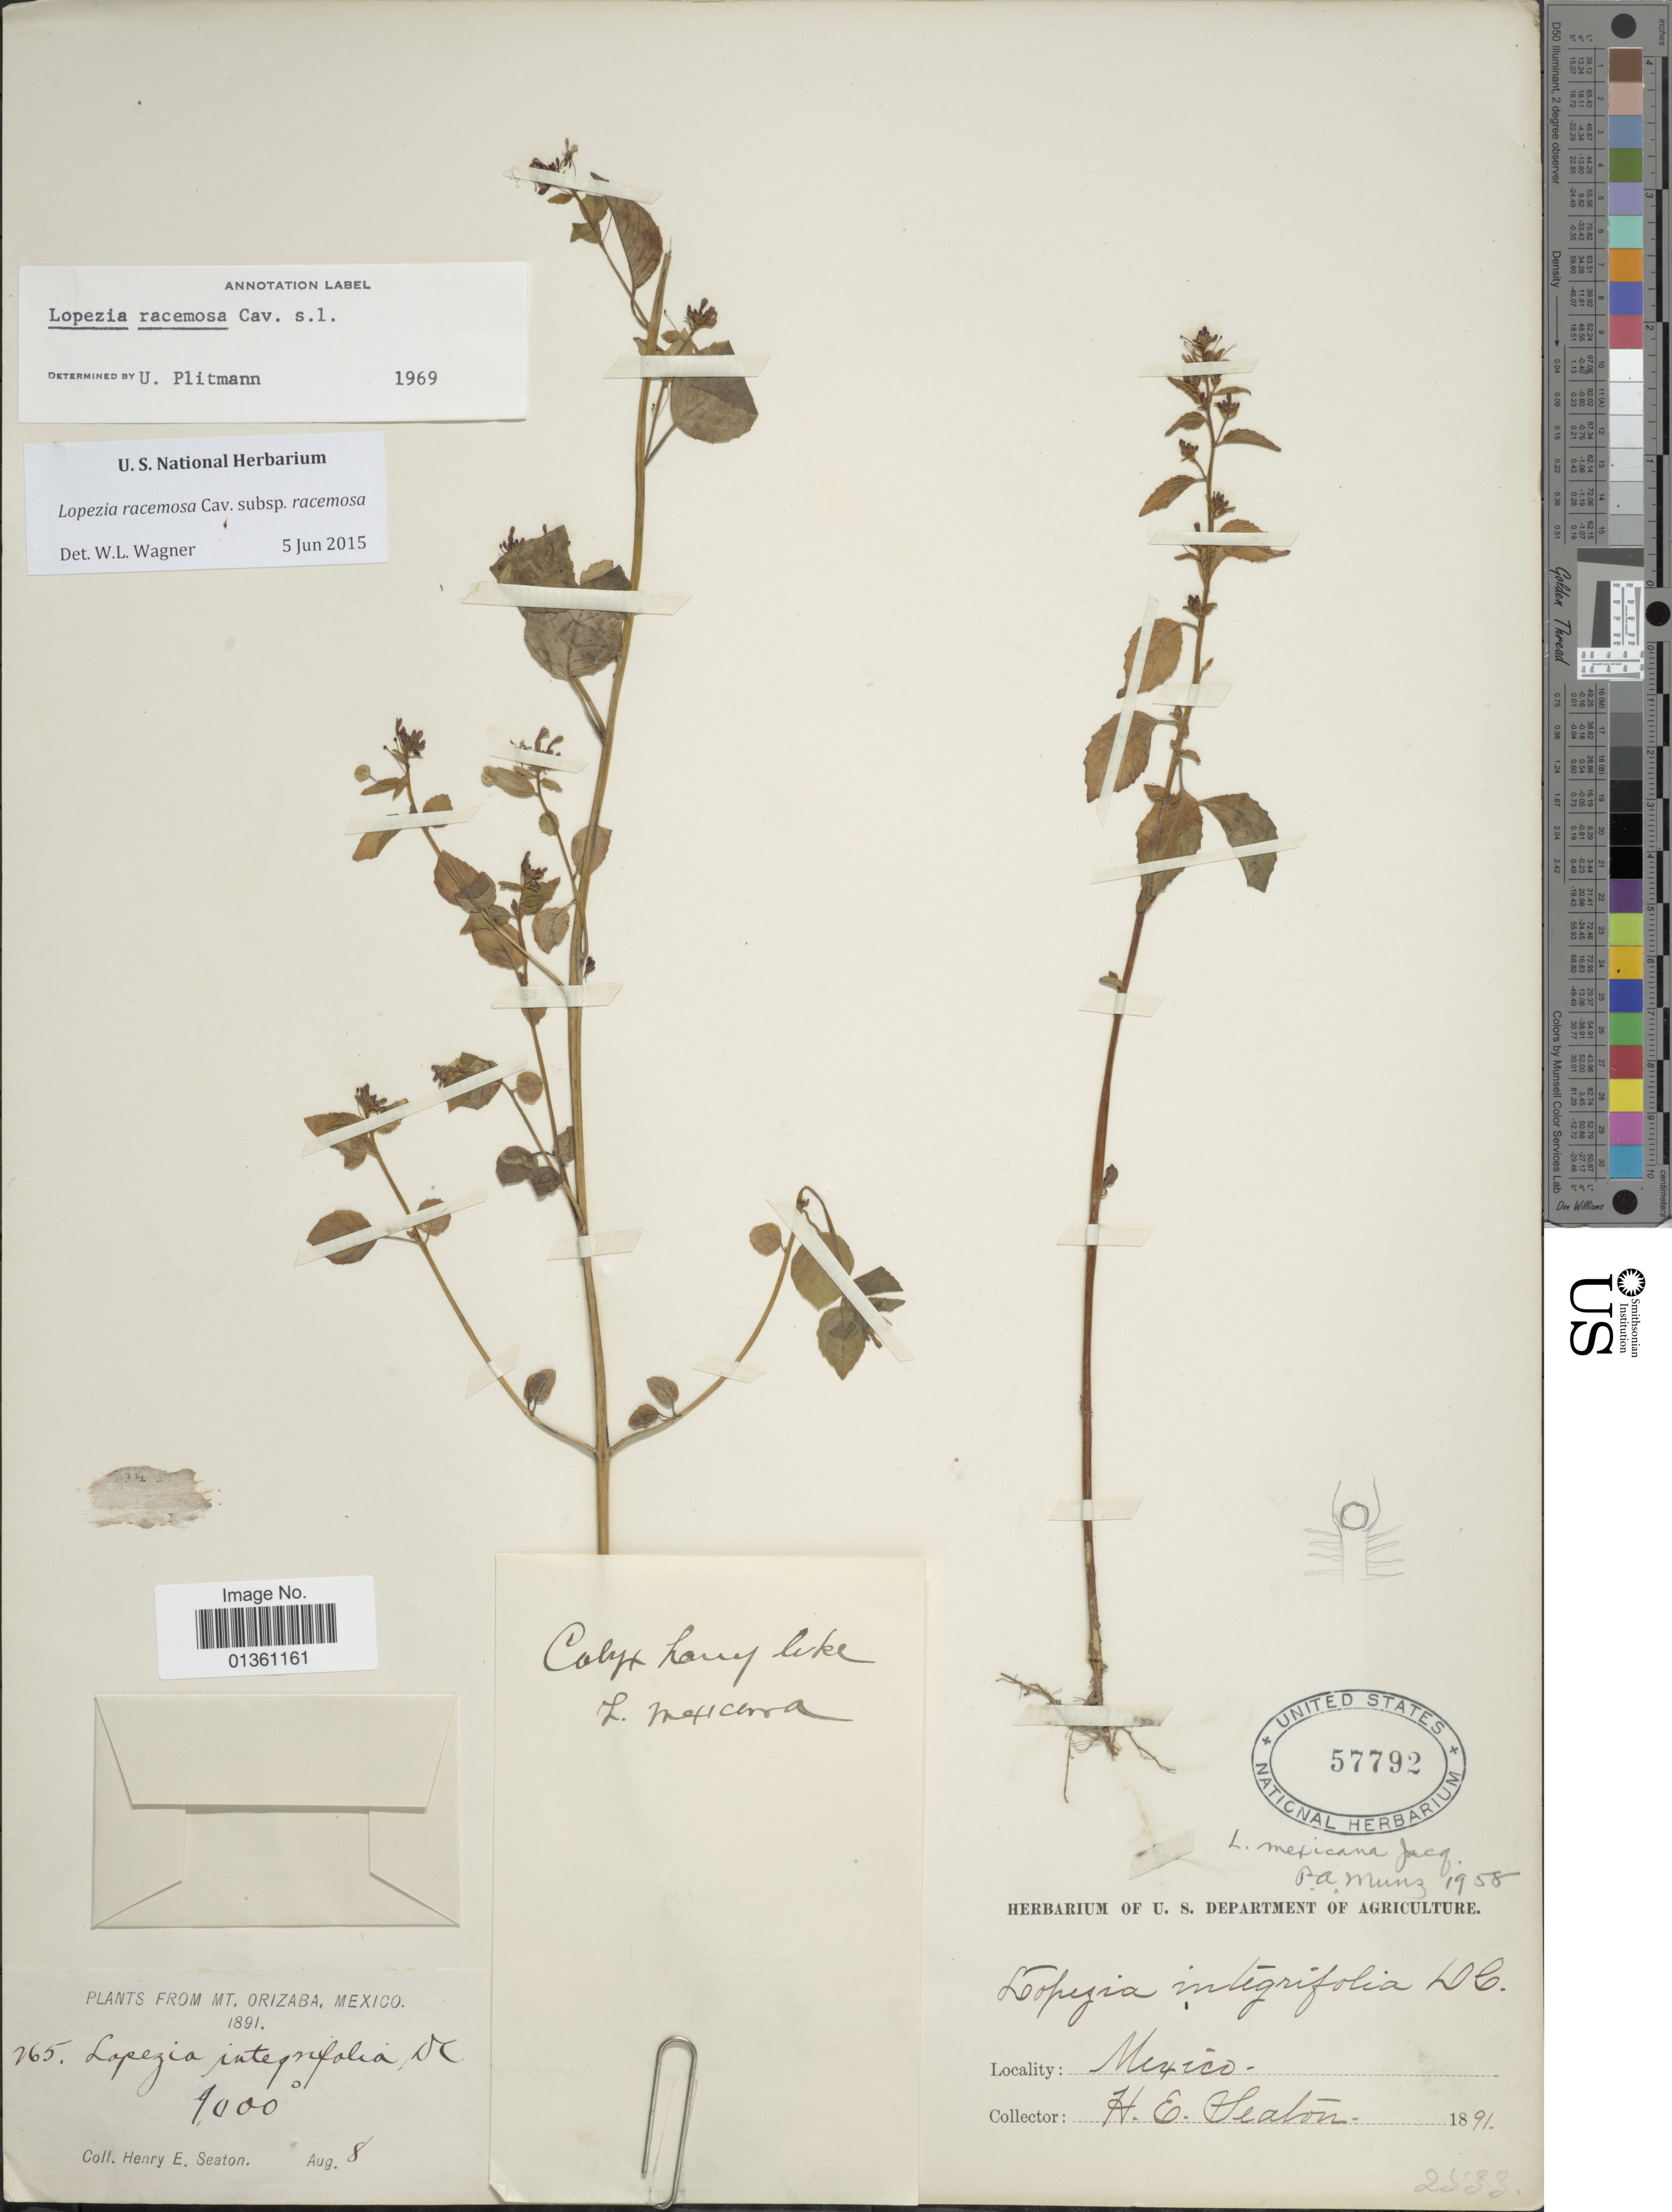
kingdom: Plantae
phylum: Tracheophyta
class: Magnoliopsida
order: Myrtales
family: Onagraceae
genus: Lopezia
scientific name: Lopezia racemosa subsp. racemosa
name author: Cav.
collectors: H. E. Seaton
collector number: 765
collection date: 1891-08-08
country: Mexico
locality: Mt. Orizaba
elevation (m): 2743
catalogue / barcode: US 57792